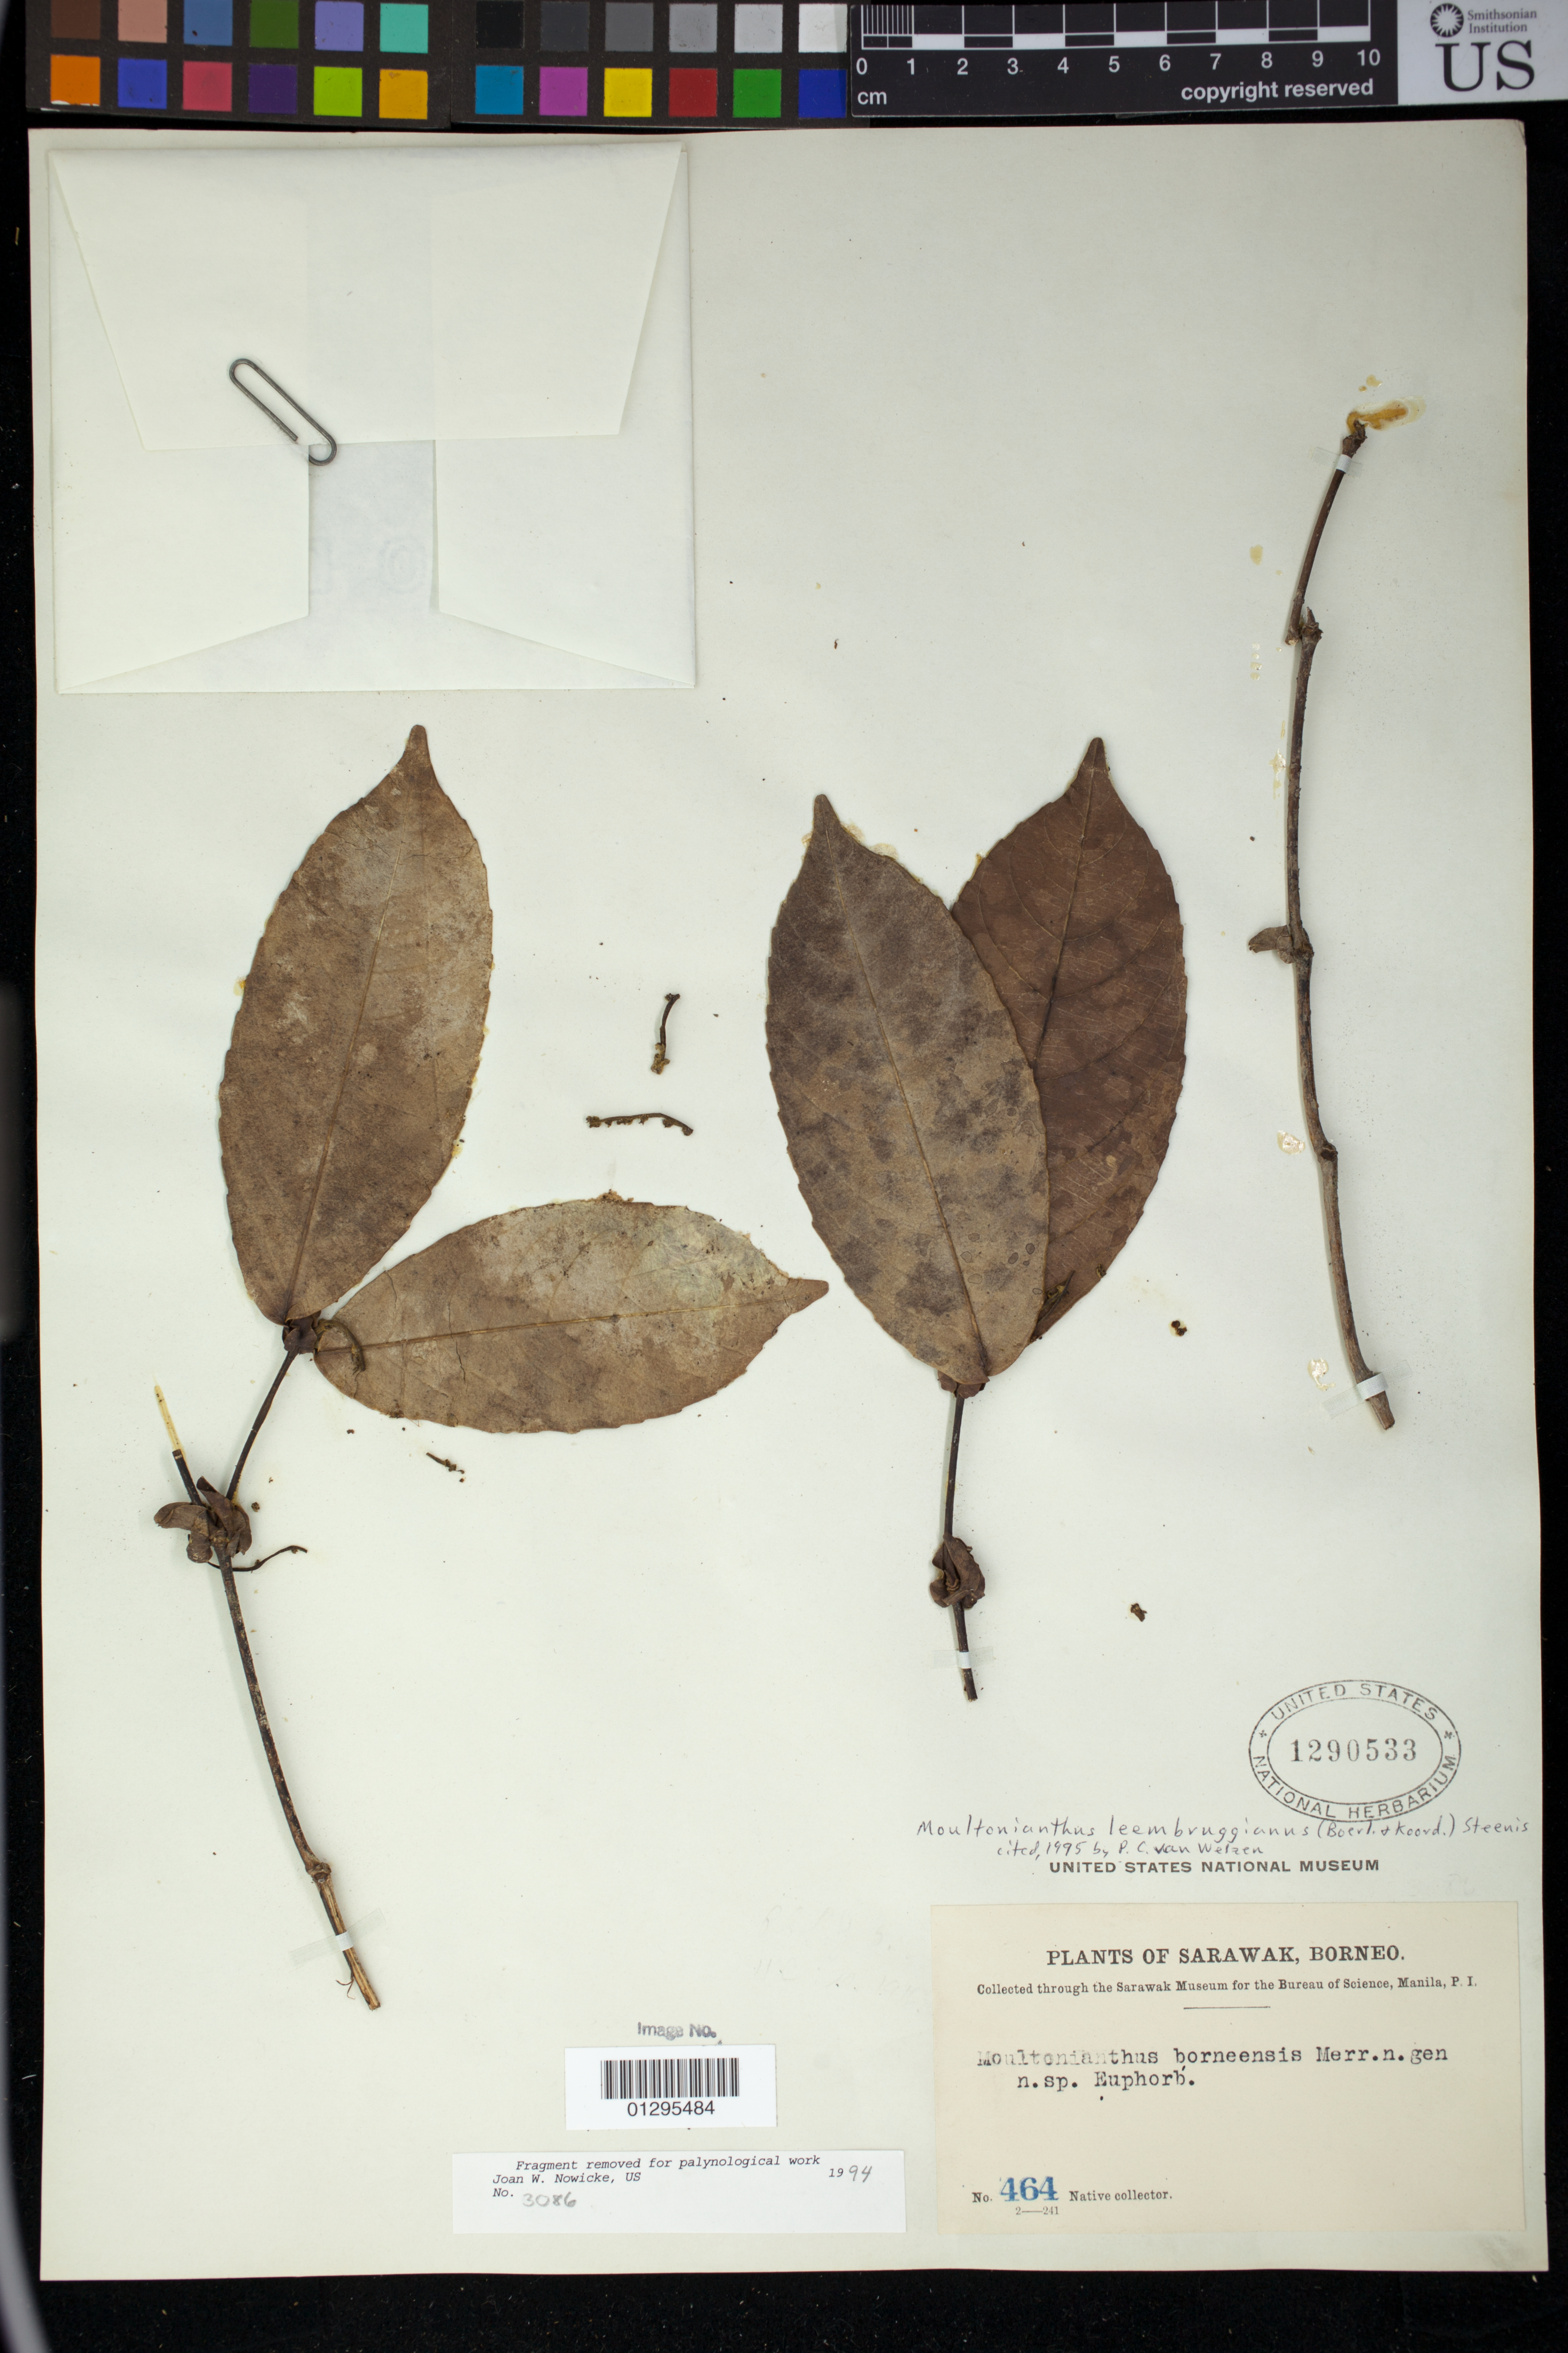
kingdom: Plantae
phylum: Tracheophyta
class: Magnoliopsida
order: Malpighiales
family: Euphorbiaceae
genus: Moultonianthus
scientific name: Moultonianthus leembruggianus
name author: (Boerl. & Koord.) Steenis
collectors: Native collector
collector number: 464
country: Malaysia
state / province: Sarawak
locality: Sarawak, Borneo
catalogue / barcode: US 1290533